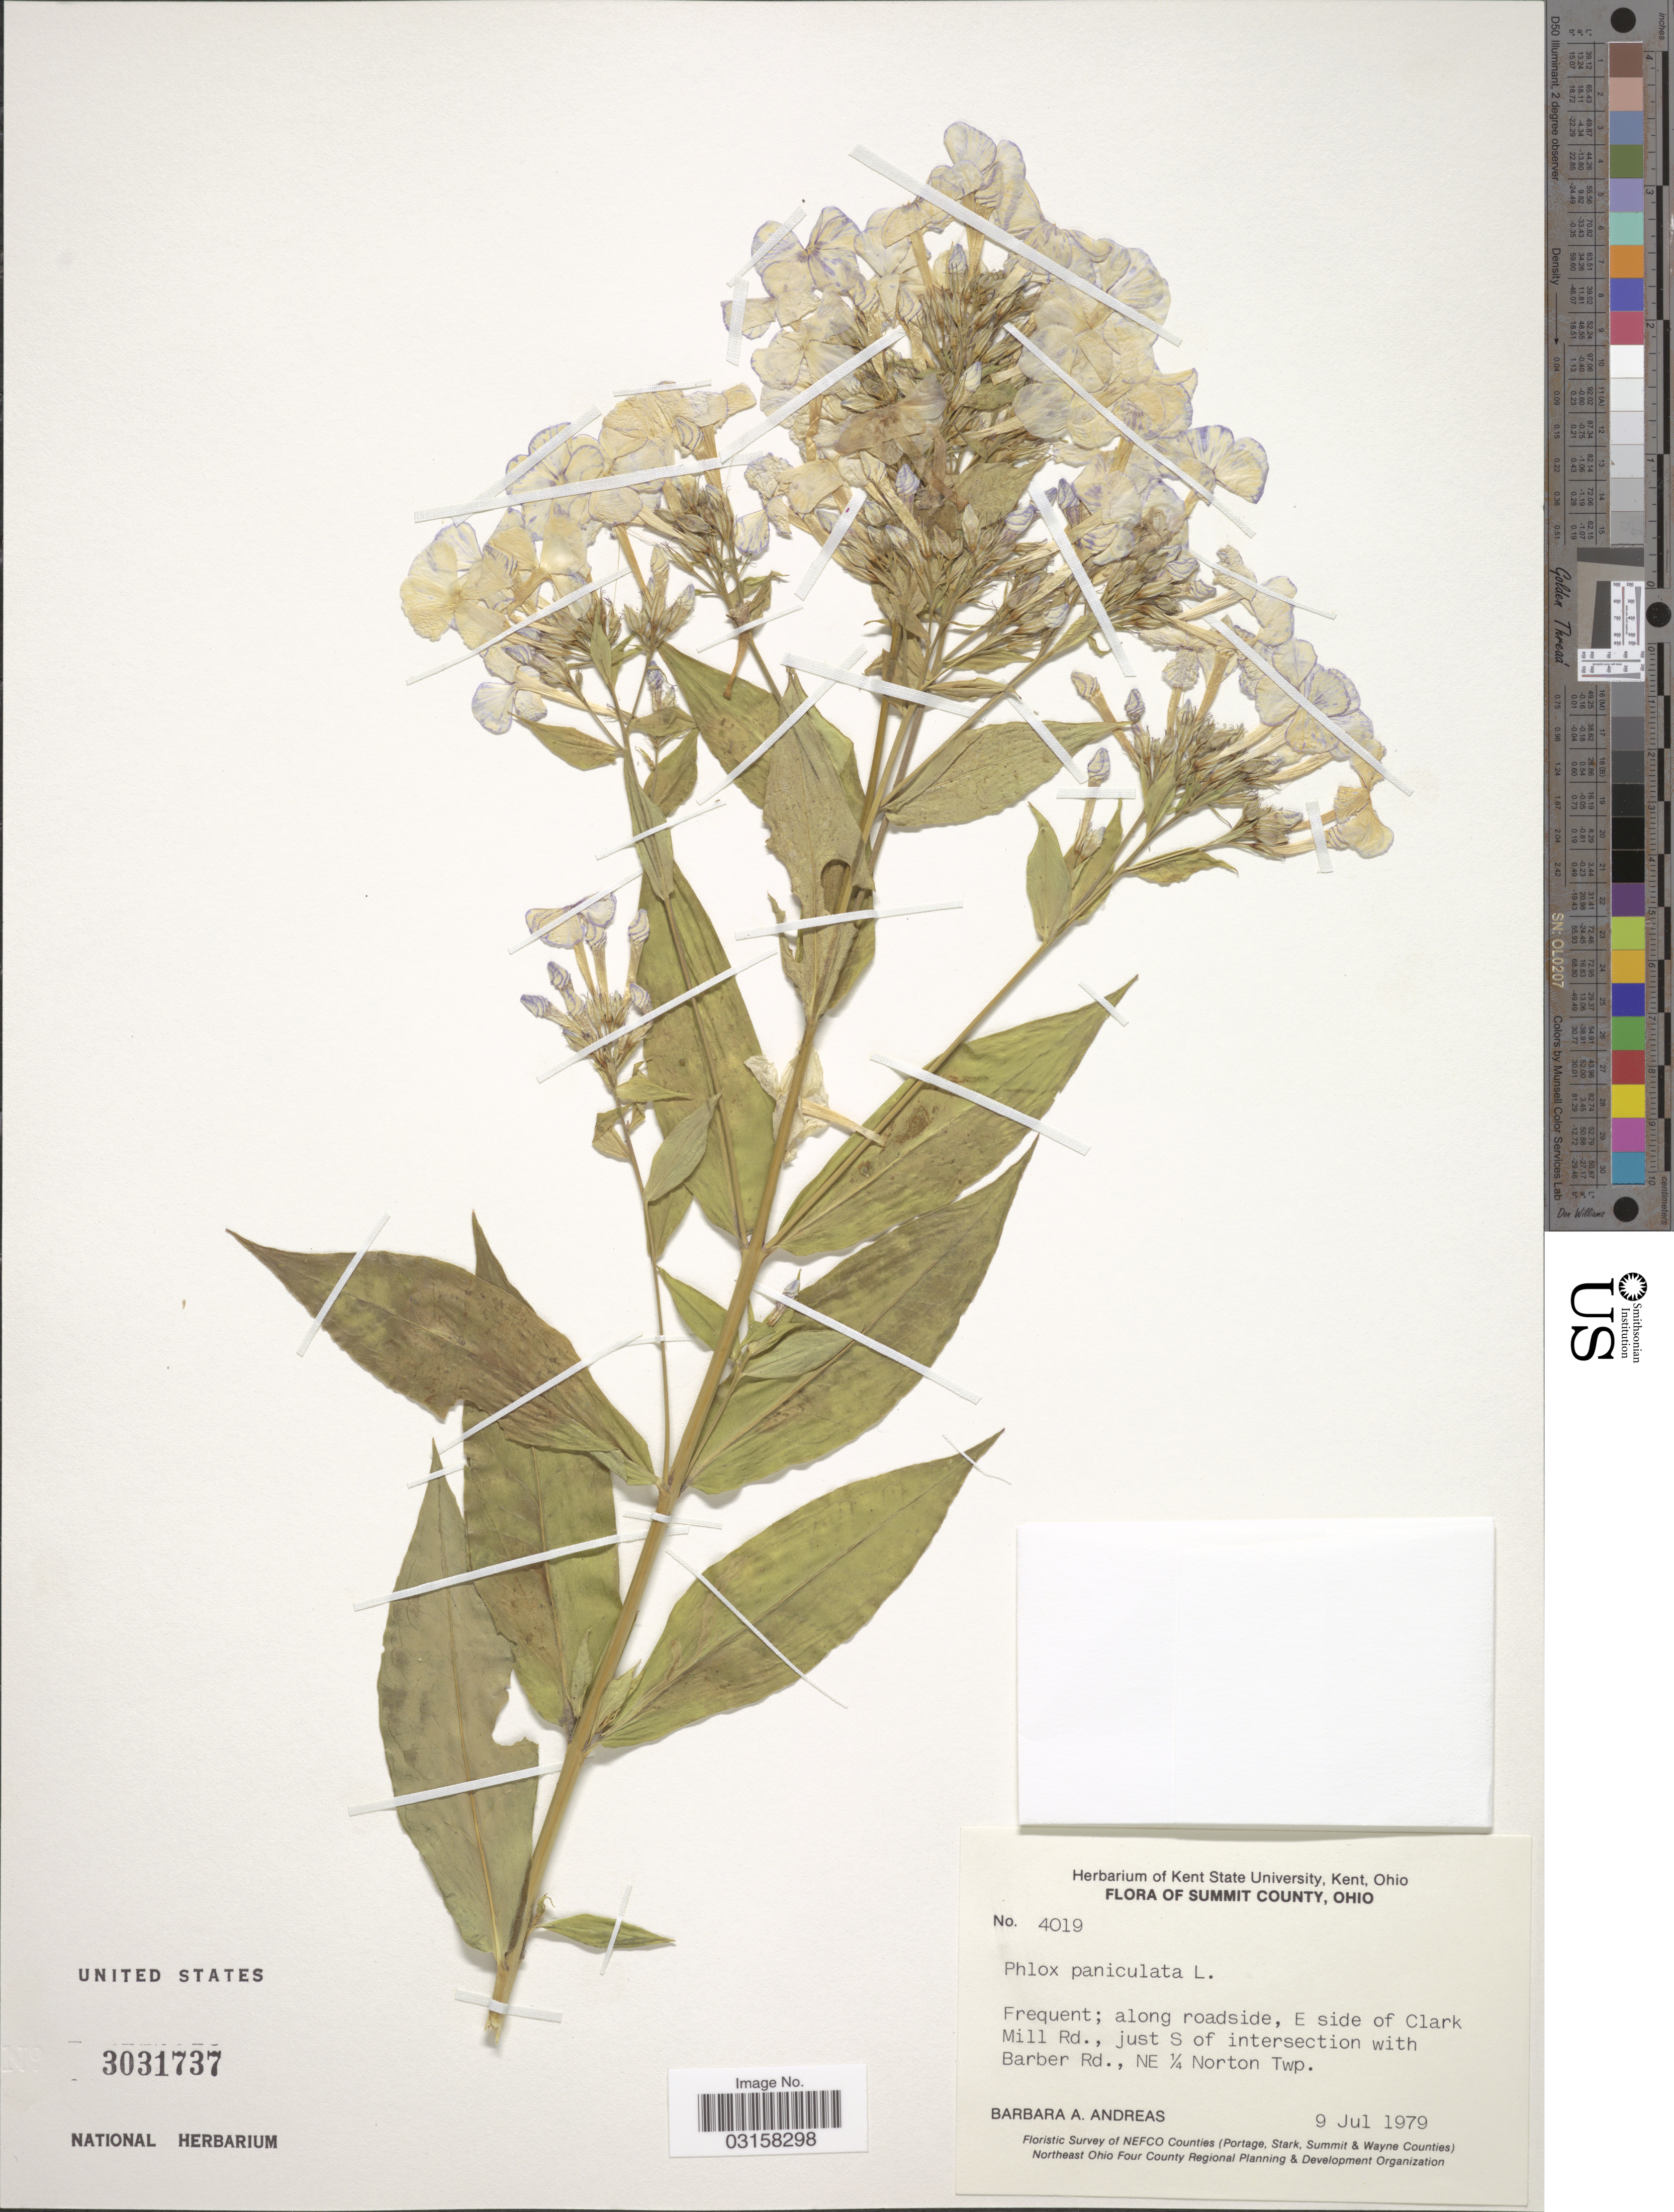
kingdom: Plantae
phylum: Tracheophyta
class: Magnoliopsida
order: Ericales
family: Polemoniaceae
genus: Phlox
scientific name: Phlox paniculata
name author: L.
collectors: B. A. Andreas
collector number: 4019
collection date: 1979-07-09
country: United States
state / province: Ohio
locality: Summit County. Along roadside, E side of Clark Mill Rd., just S of intersection with Barber Rd., NE ¼ Norton Twp.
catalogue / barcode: US 3031737